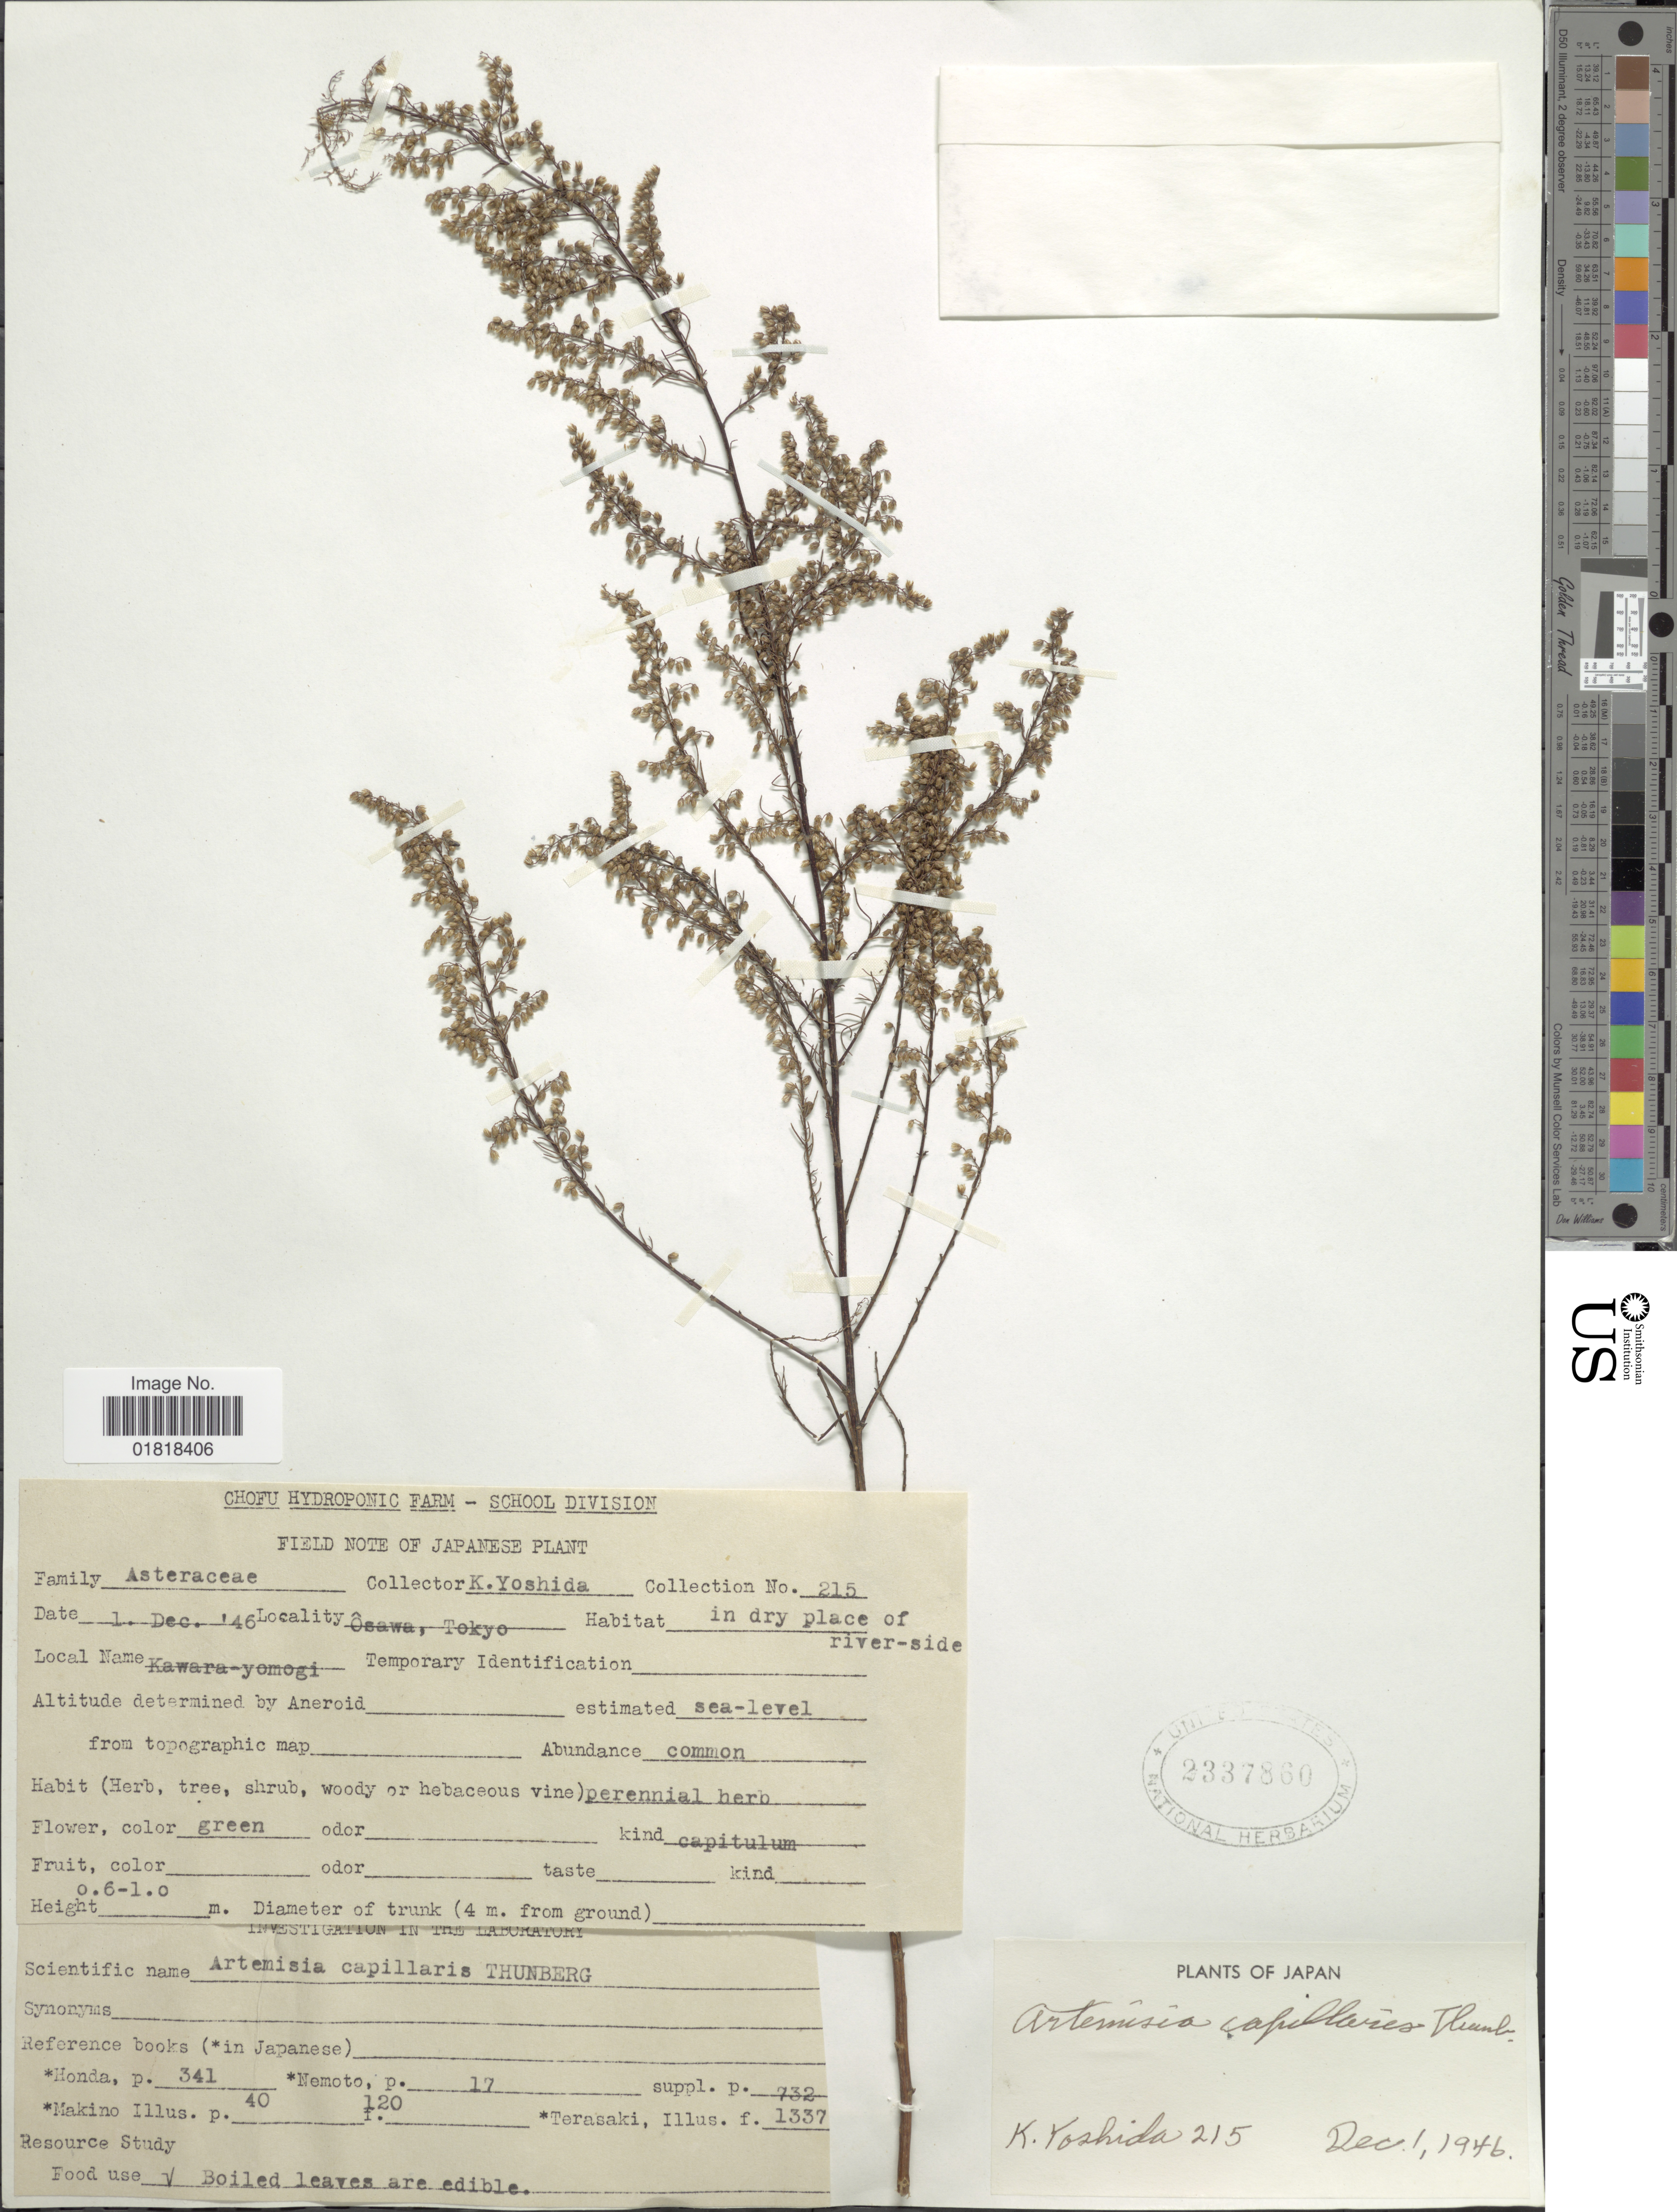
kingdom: Plantae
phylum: Tracheophyta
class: Magnoliopsida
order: Asterales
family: Asteraceae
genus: Artemisia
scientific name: Artemisia capillaris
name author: Thunb.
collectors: K. Yoshida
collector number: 215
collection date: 1946-12-01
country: Japan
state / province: Tokyo, Federal City of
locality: Ôsawa, Tokyo. in dry place of river-side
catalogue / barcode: US 2337860